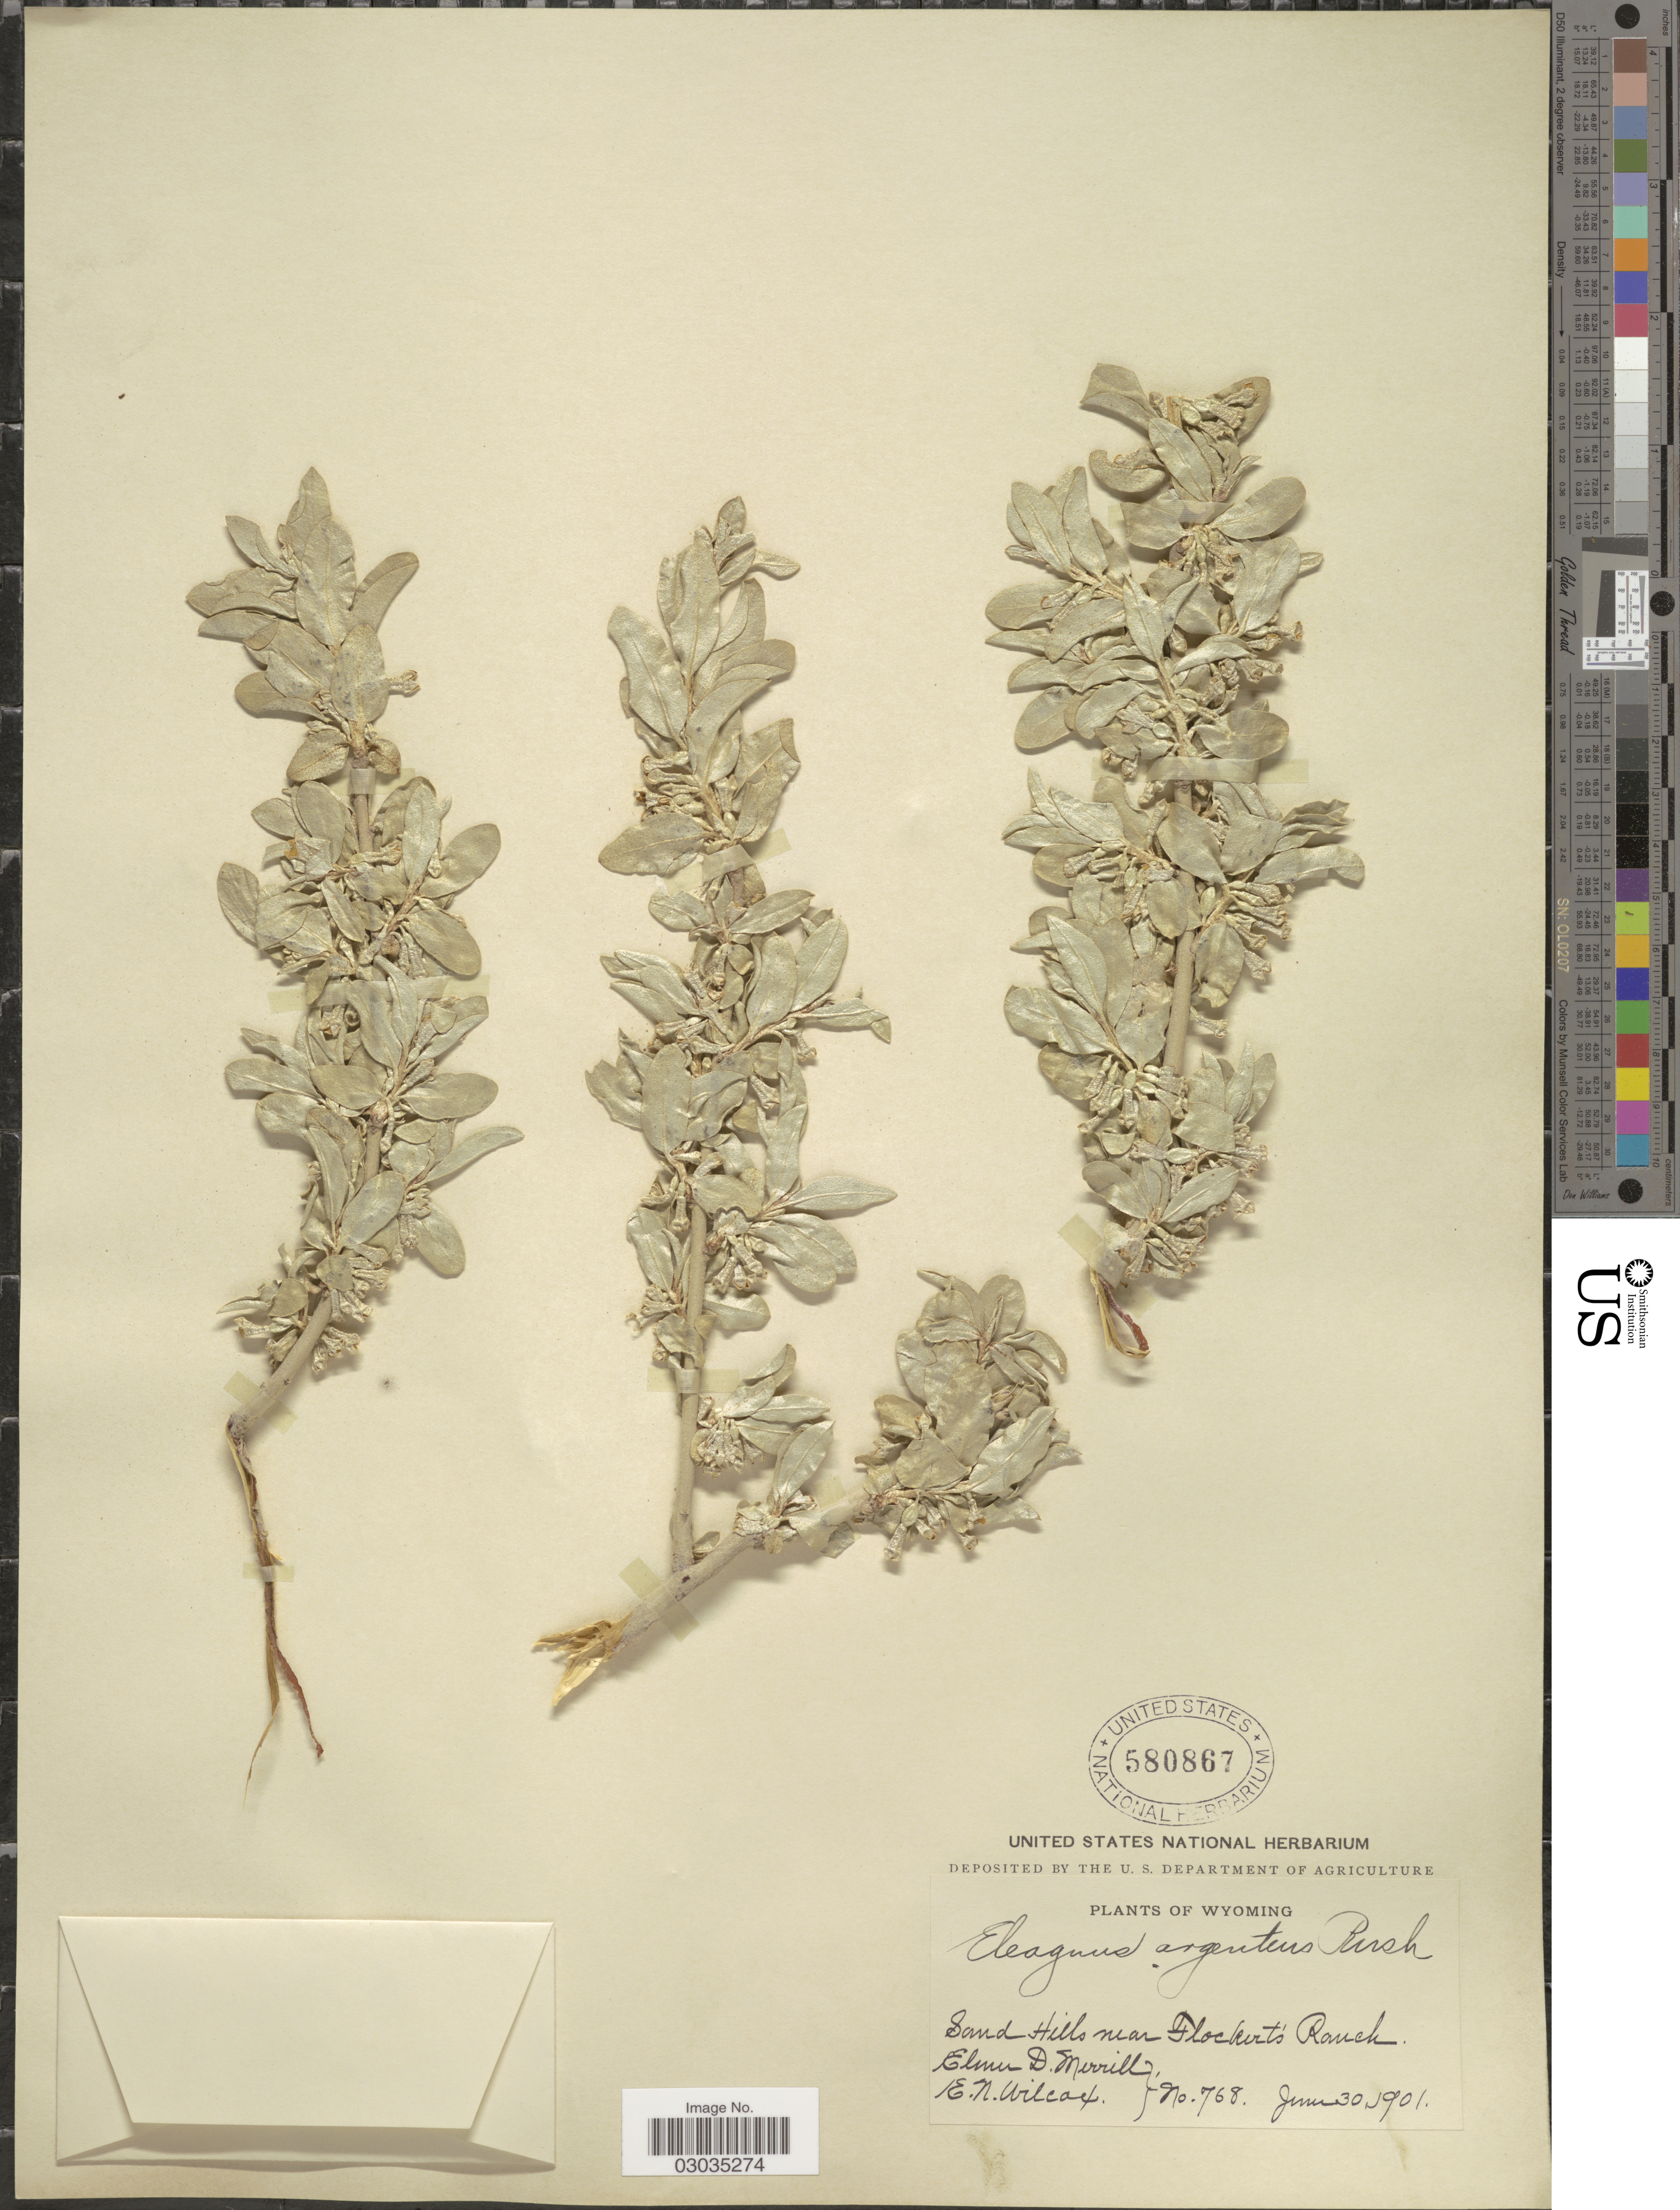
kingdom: Plantae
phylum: Tracheophyta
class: Magnoliopsida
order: Rosales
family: Elaeagnaceae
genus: Elaeagnus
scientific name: Elaeagnus commutata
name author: Bernh. ex Rydb.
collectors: E. D. Merrill & E. Wilcox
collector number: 768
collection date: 1901-06-30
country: United States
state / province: Wyoming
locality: Sand Hills near Flockert's Ranch.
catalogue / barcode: US 580867